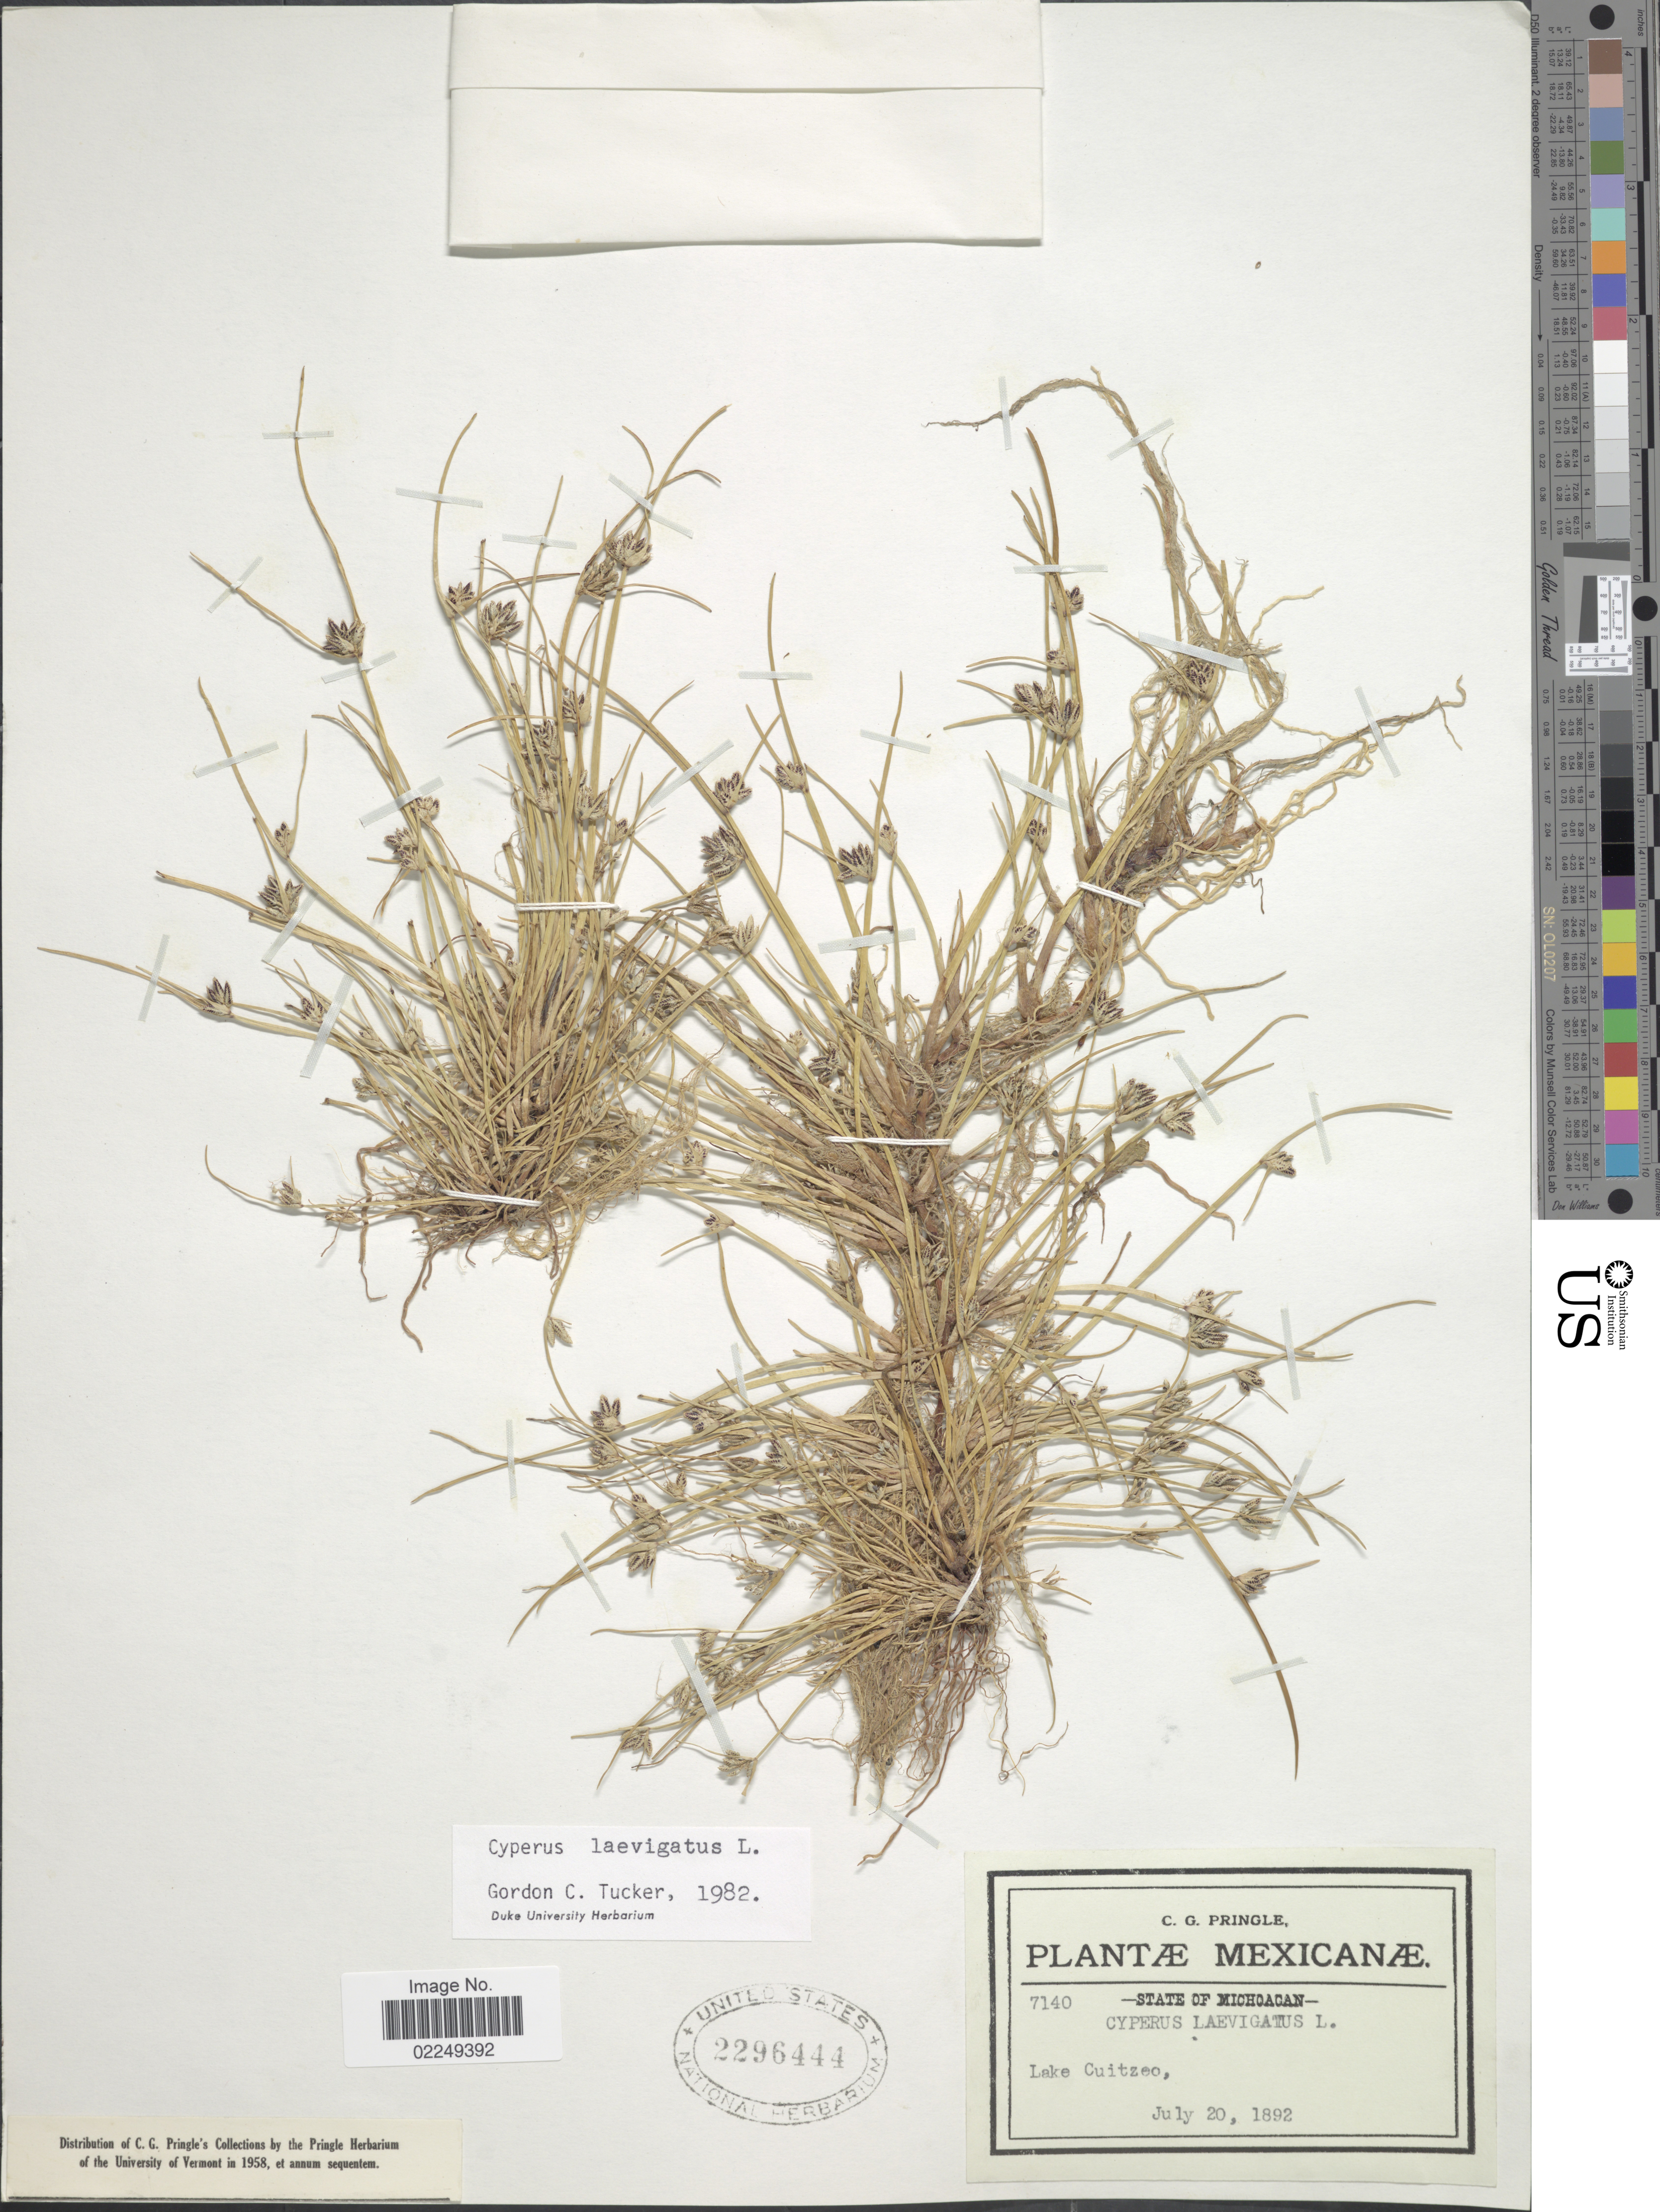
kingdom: Plantae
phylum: Tracheophyta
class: Liliopsida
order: Poales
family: Cyperaceae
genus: Cyperus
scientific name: Cyperus laevigatus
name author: L.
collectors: C. G. Pringle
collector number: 7140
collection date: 1892-07-20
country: Mexico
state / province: Michoacán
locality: Lake Cuitzeo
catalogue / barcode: US 2296444